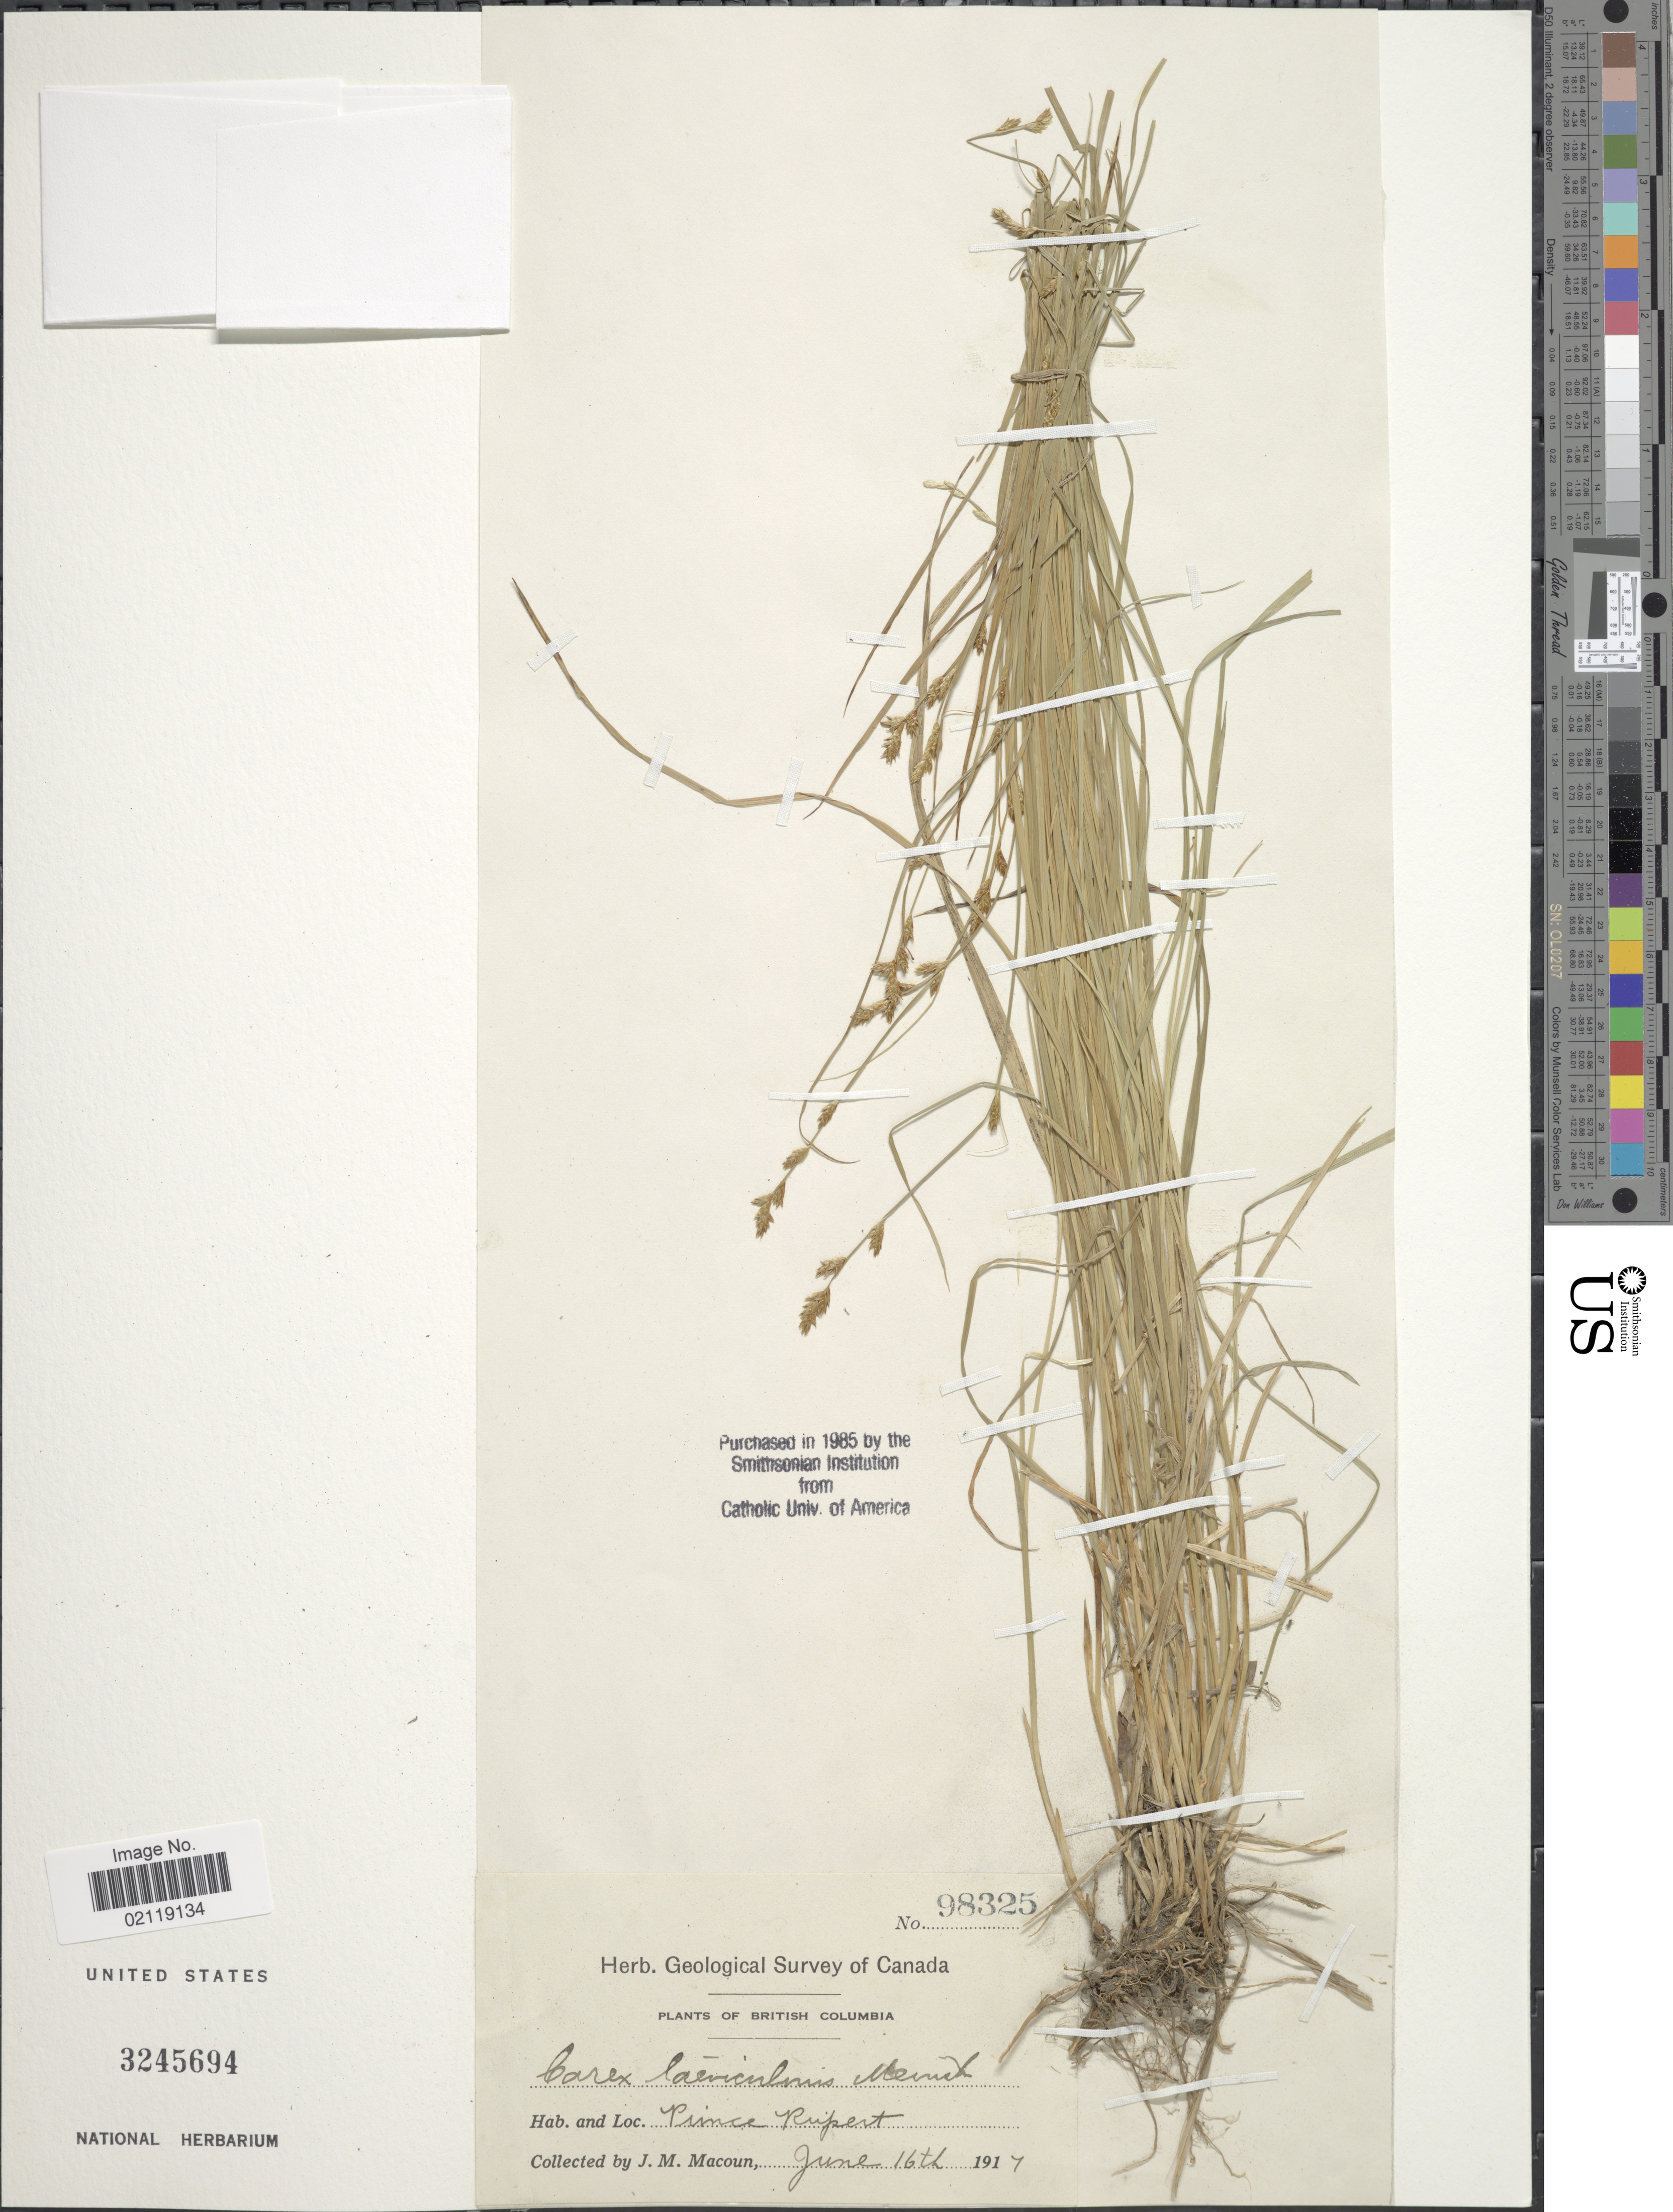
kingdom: Plantae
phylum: Tracheophyta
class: Liliopsida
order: Poales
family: Cyperaceae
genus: Carex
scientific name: Carex laeviculmis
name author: Meinsh.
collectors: J. M. Macoun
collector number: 98325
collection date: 1917-06-16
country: Canada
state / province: British Columbia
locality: Prince Rupert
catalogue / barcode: US 3245694